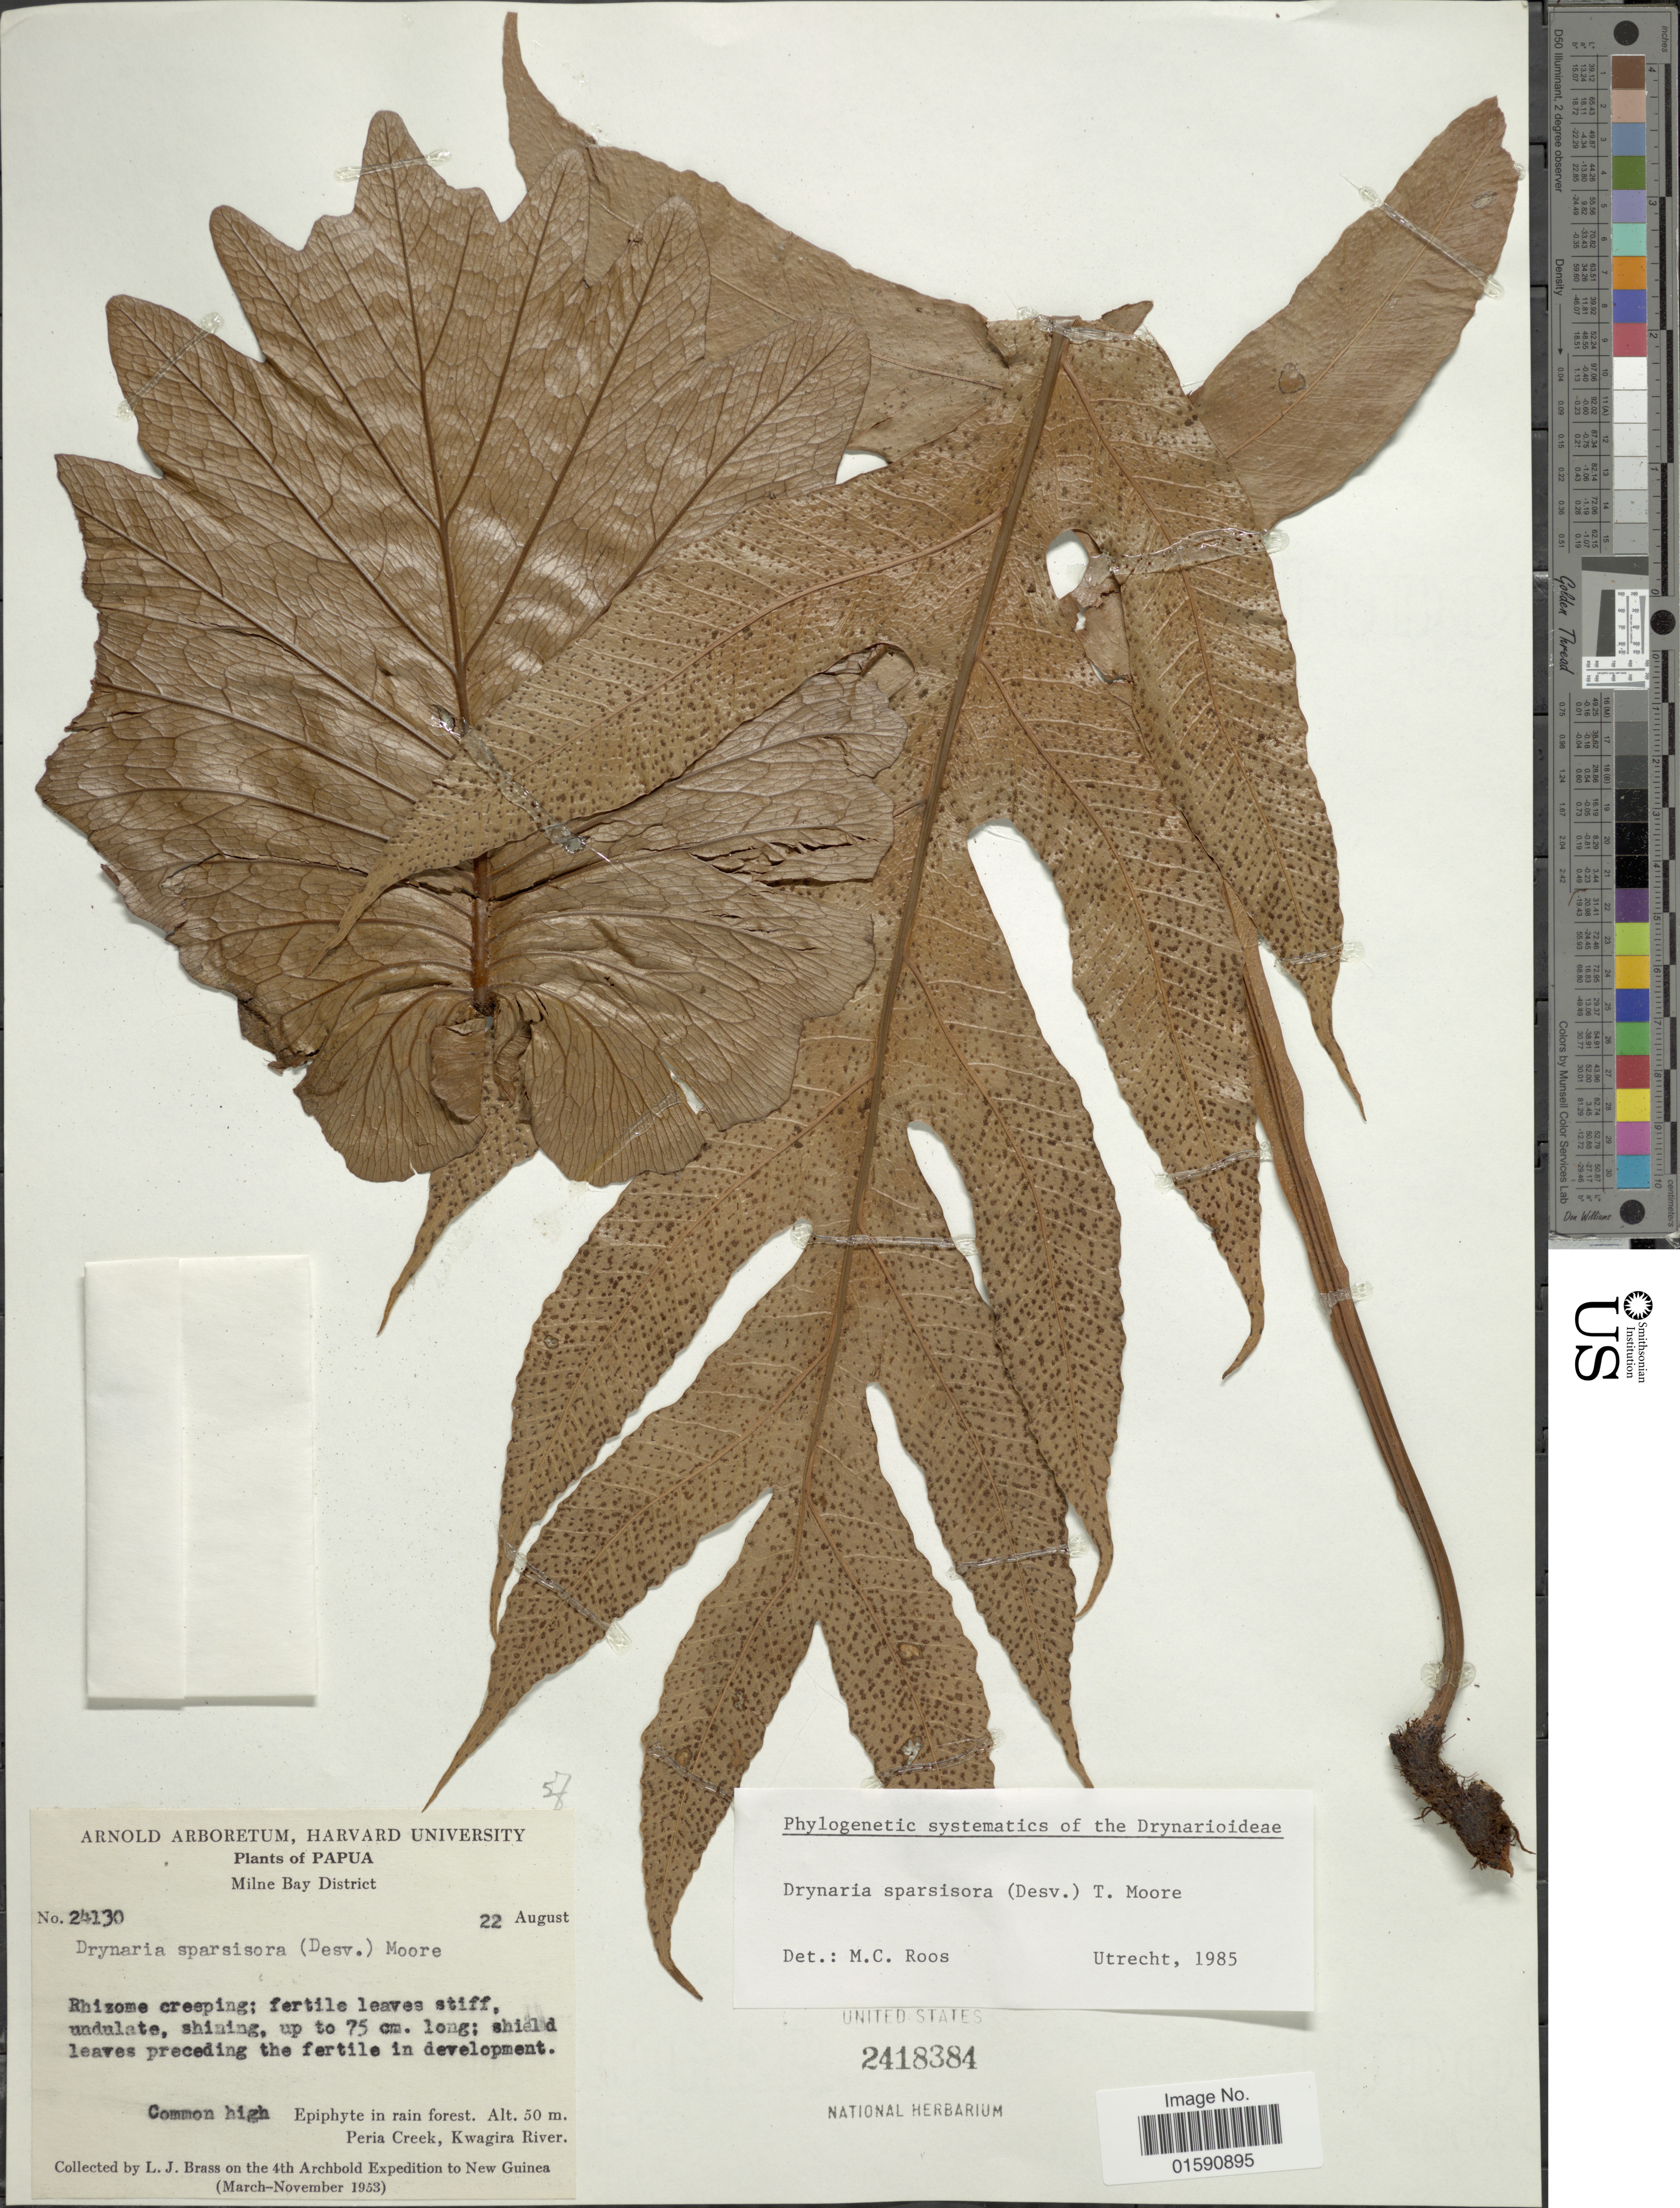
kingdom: Plantae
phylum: Tracheophyta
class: Polypodiopsida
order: Polypodiales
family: Polypodiaceae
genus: Drynaria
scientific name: Drynaria sparsisora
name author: (Desu.) T. Moore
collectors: L. J. Brass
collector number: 24130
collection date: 1953-08-22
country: Papua New Guinea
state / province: Milne Bay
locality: Milne Bay District. Peria Creek, Kwagira River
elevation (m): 50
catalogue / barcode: US 2418384